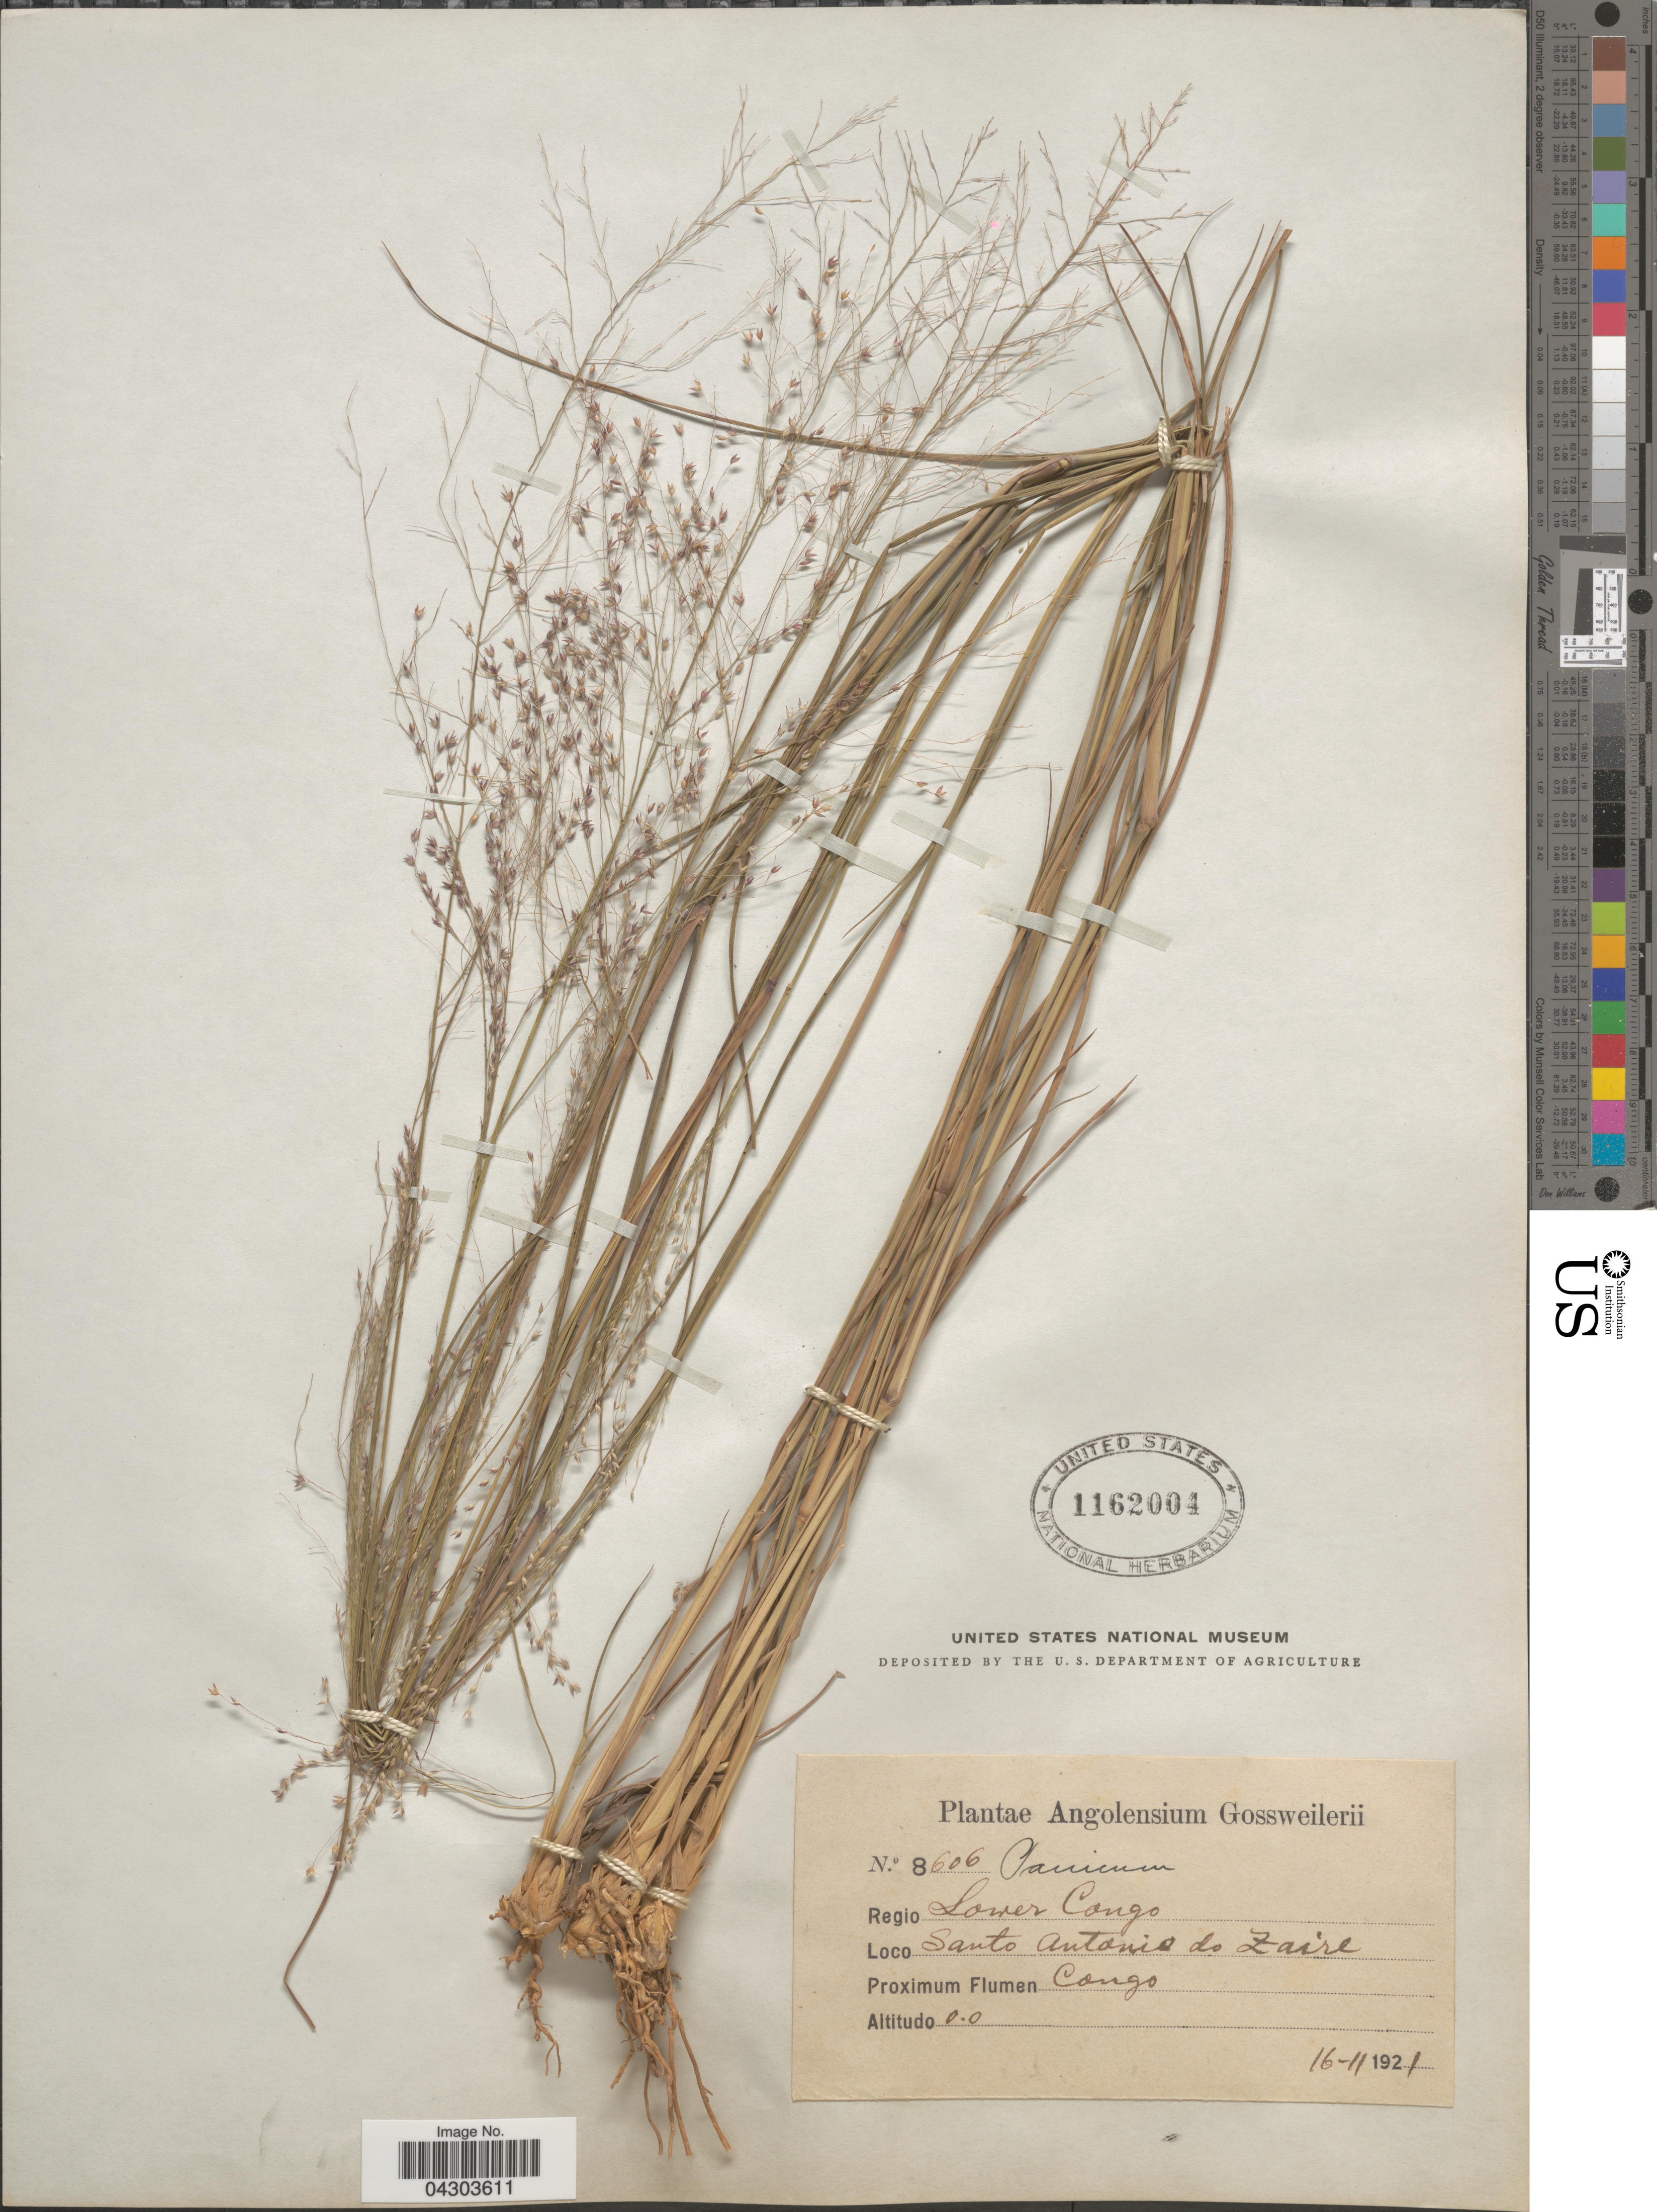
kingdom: Plantae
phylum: Tracheophyta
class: Liliopsida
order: Poales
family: Poaceae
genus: Panicum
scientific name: Panicum fluviicola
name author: Steud.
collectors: -. Gossweiler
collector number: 8606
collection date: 1921-11-16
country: Angola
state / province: Zaire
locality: Angolensium. Regio Lower Congo. Santo Antonio do Zaire. Proximum Flumen Congo.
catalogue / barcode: US 1162004